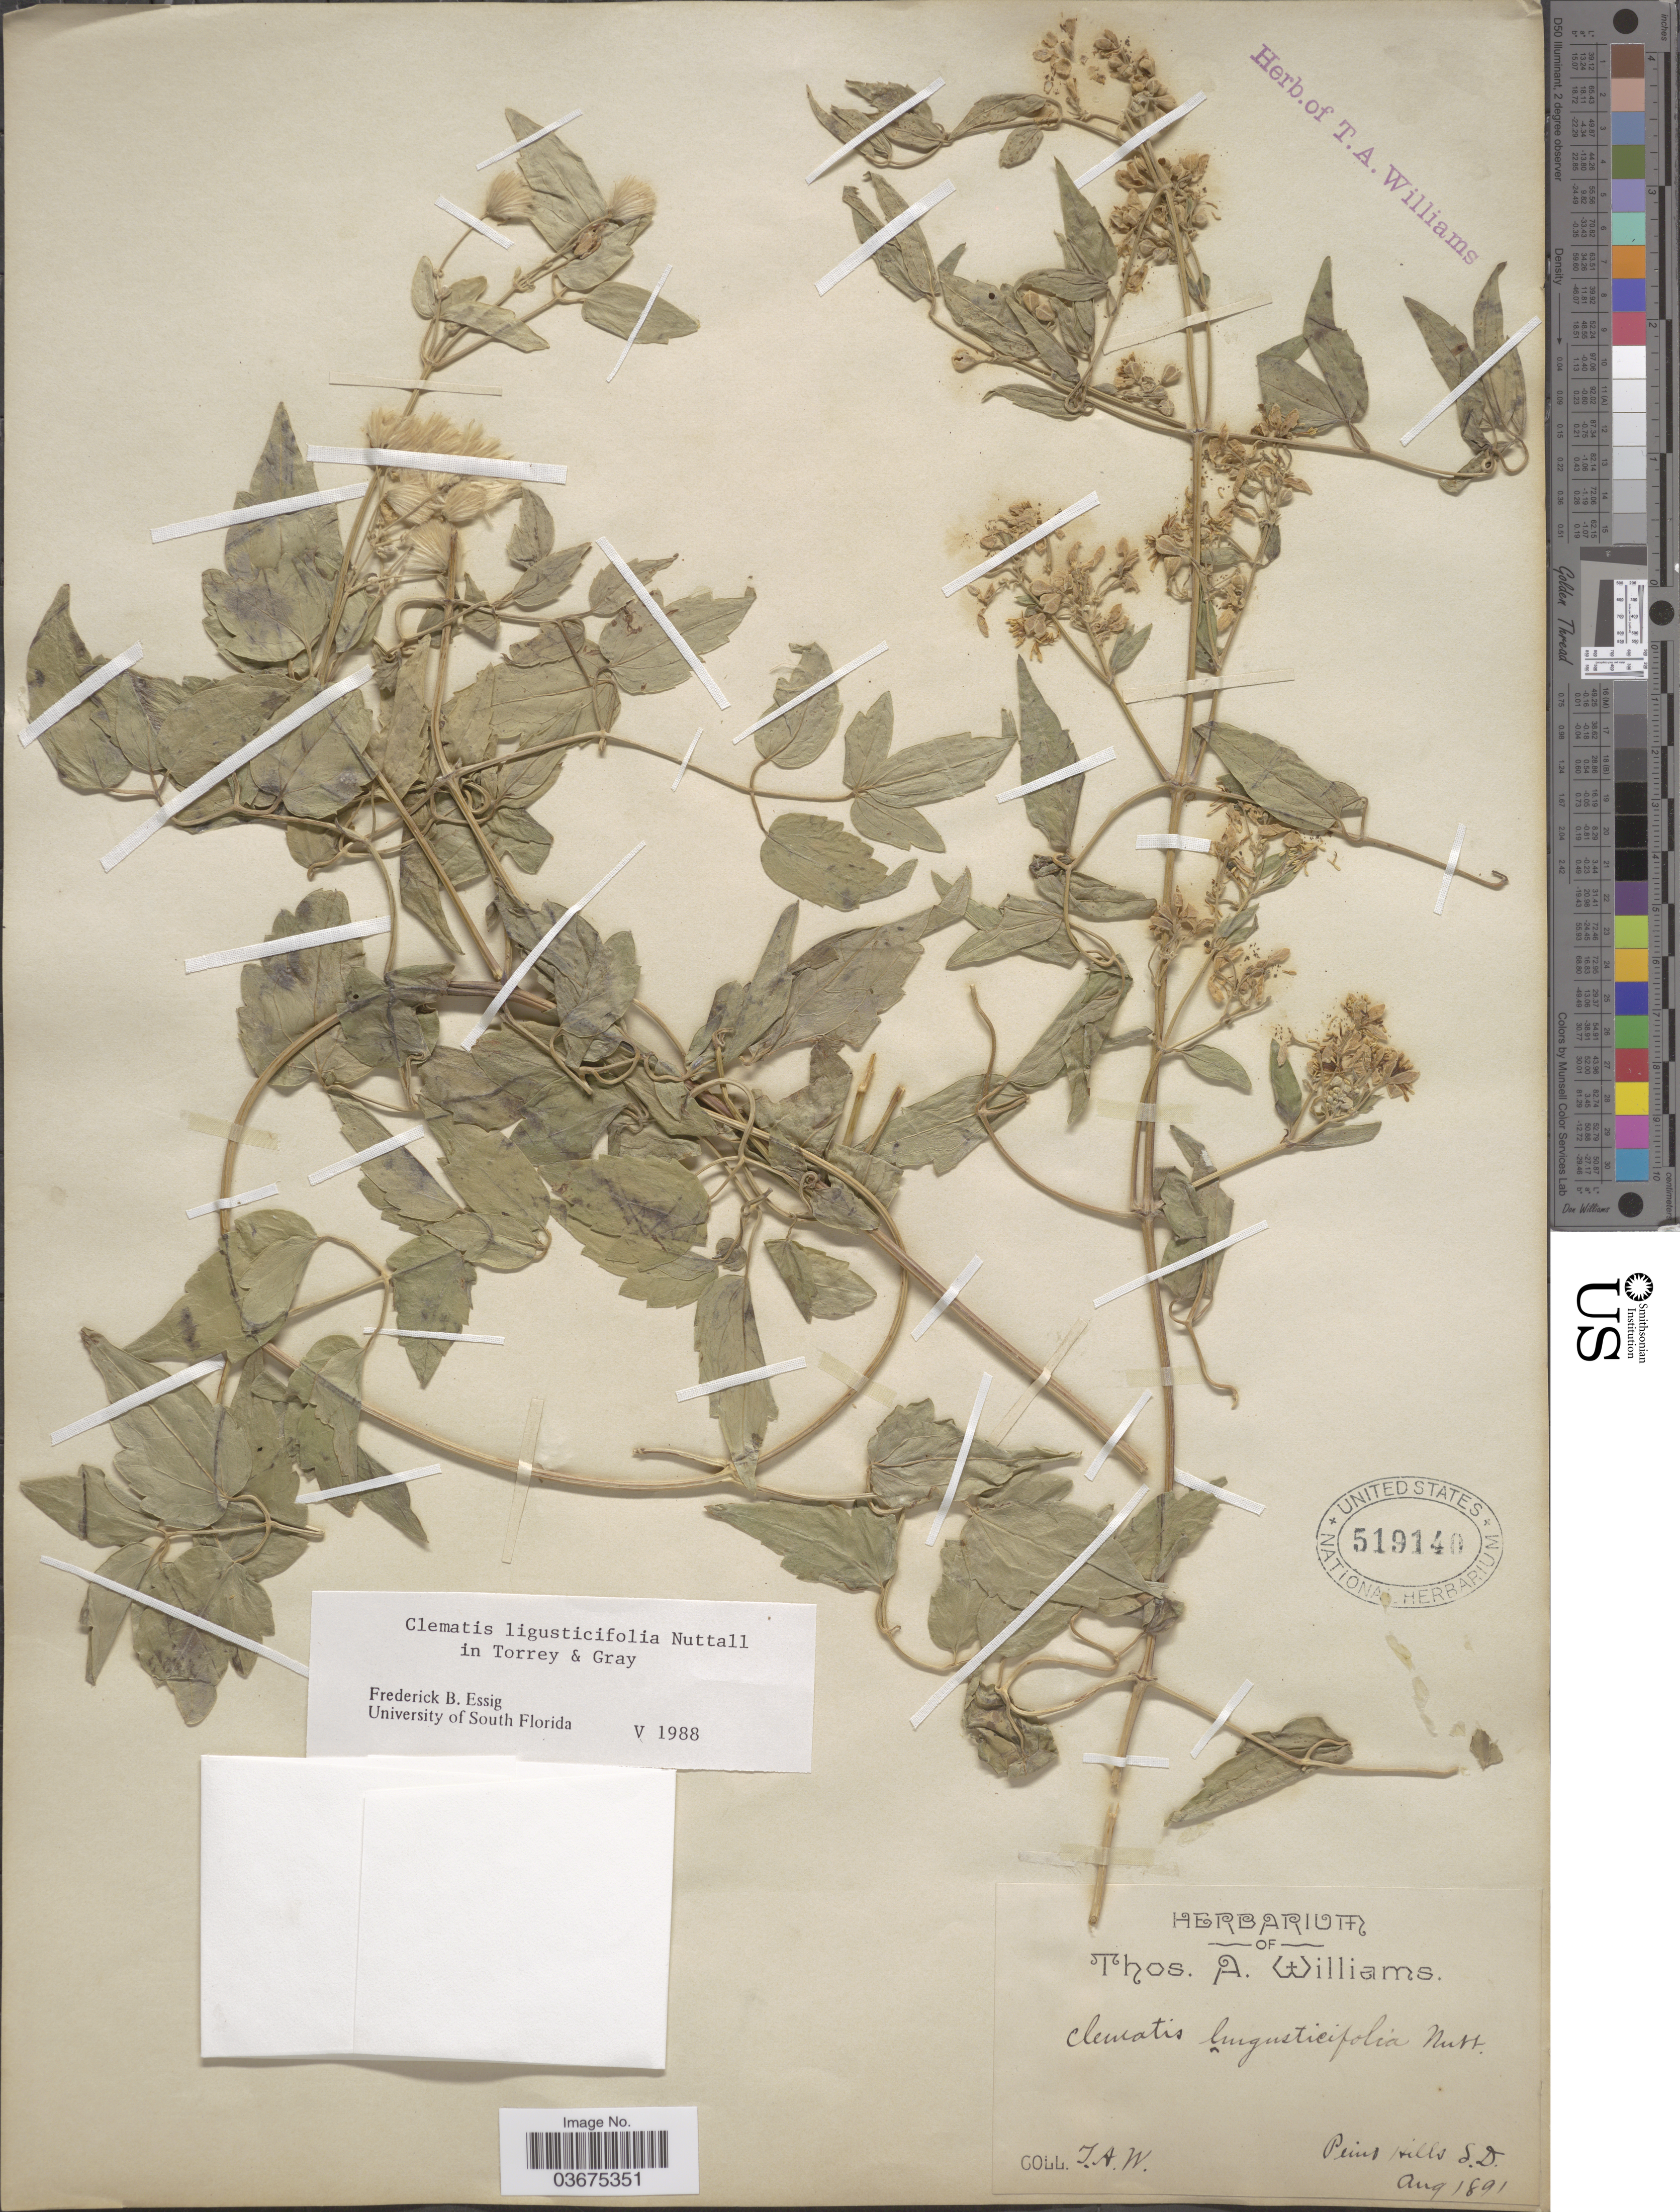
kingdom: Plantae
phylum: Tracheophyta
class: Magnoliopsida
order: Ranunculales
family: Ranunculaceae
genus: Clematis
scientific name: Clematis ligusticifolia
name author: Nutt.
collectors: T. A. Williams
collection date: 1891-08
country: United States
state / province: South Dakota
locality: Peno Hills.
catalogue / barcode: US 519140